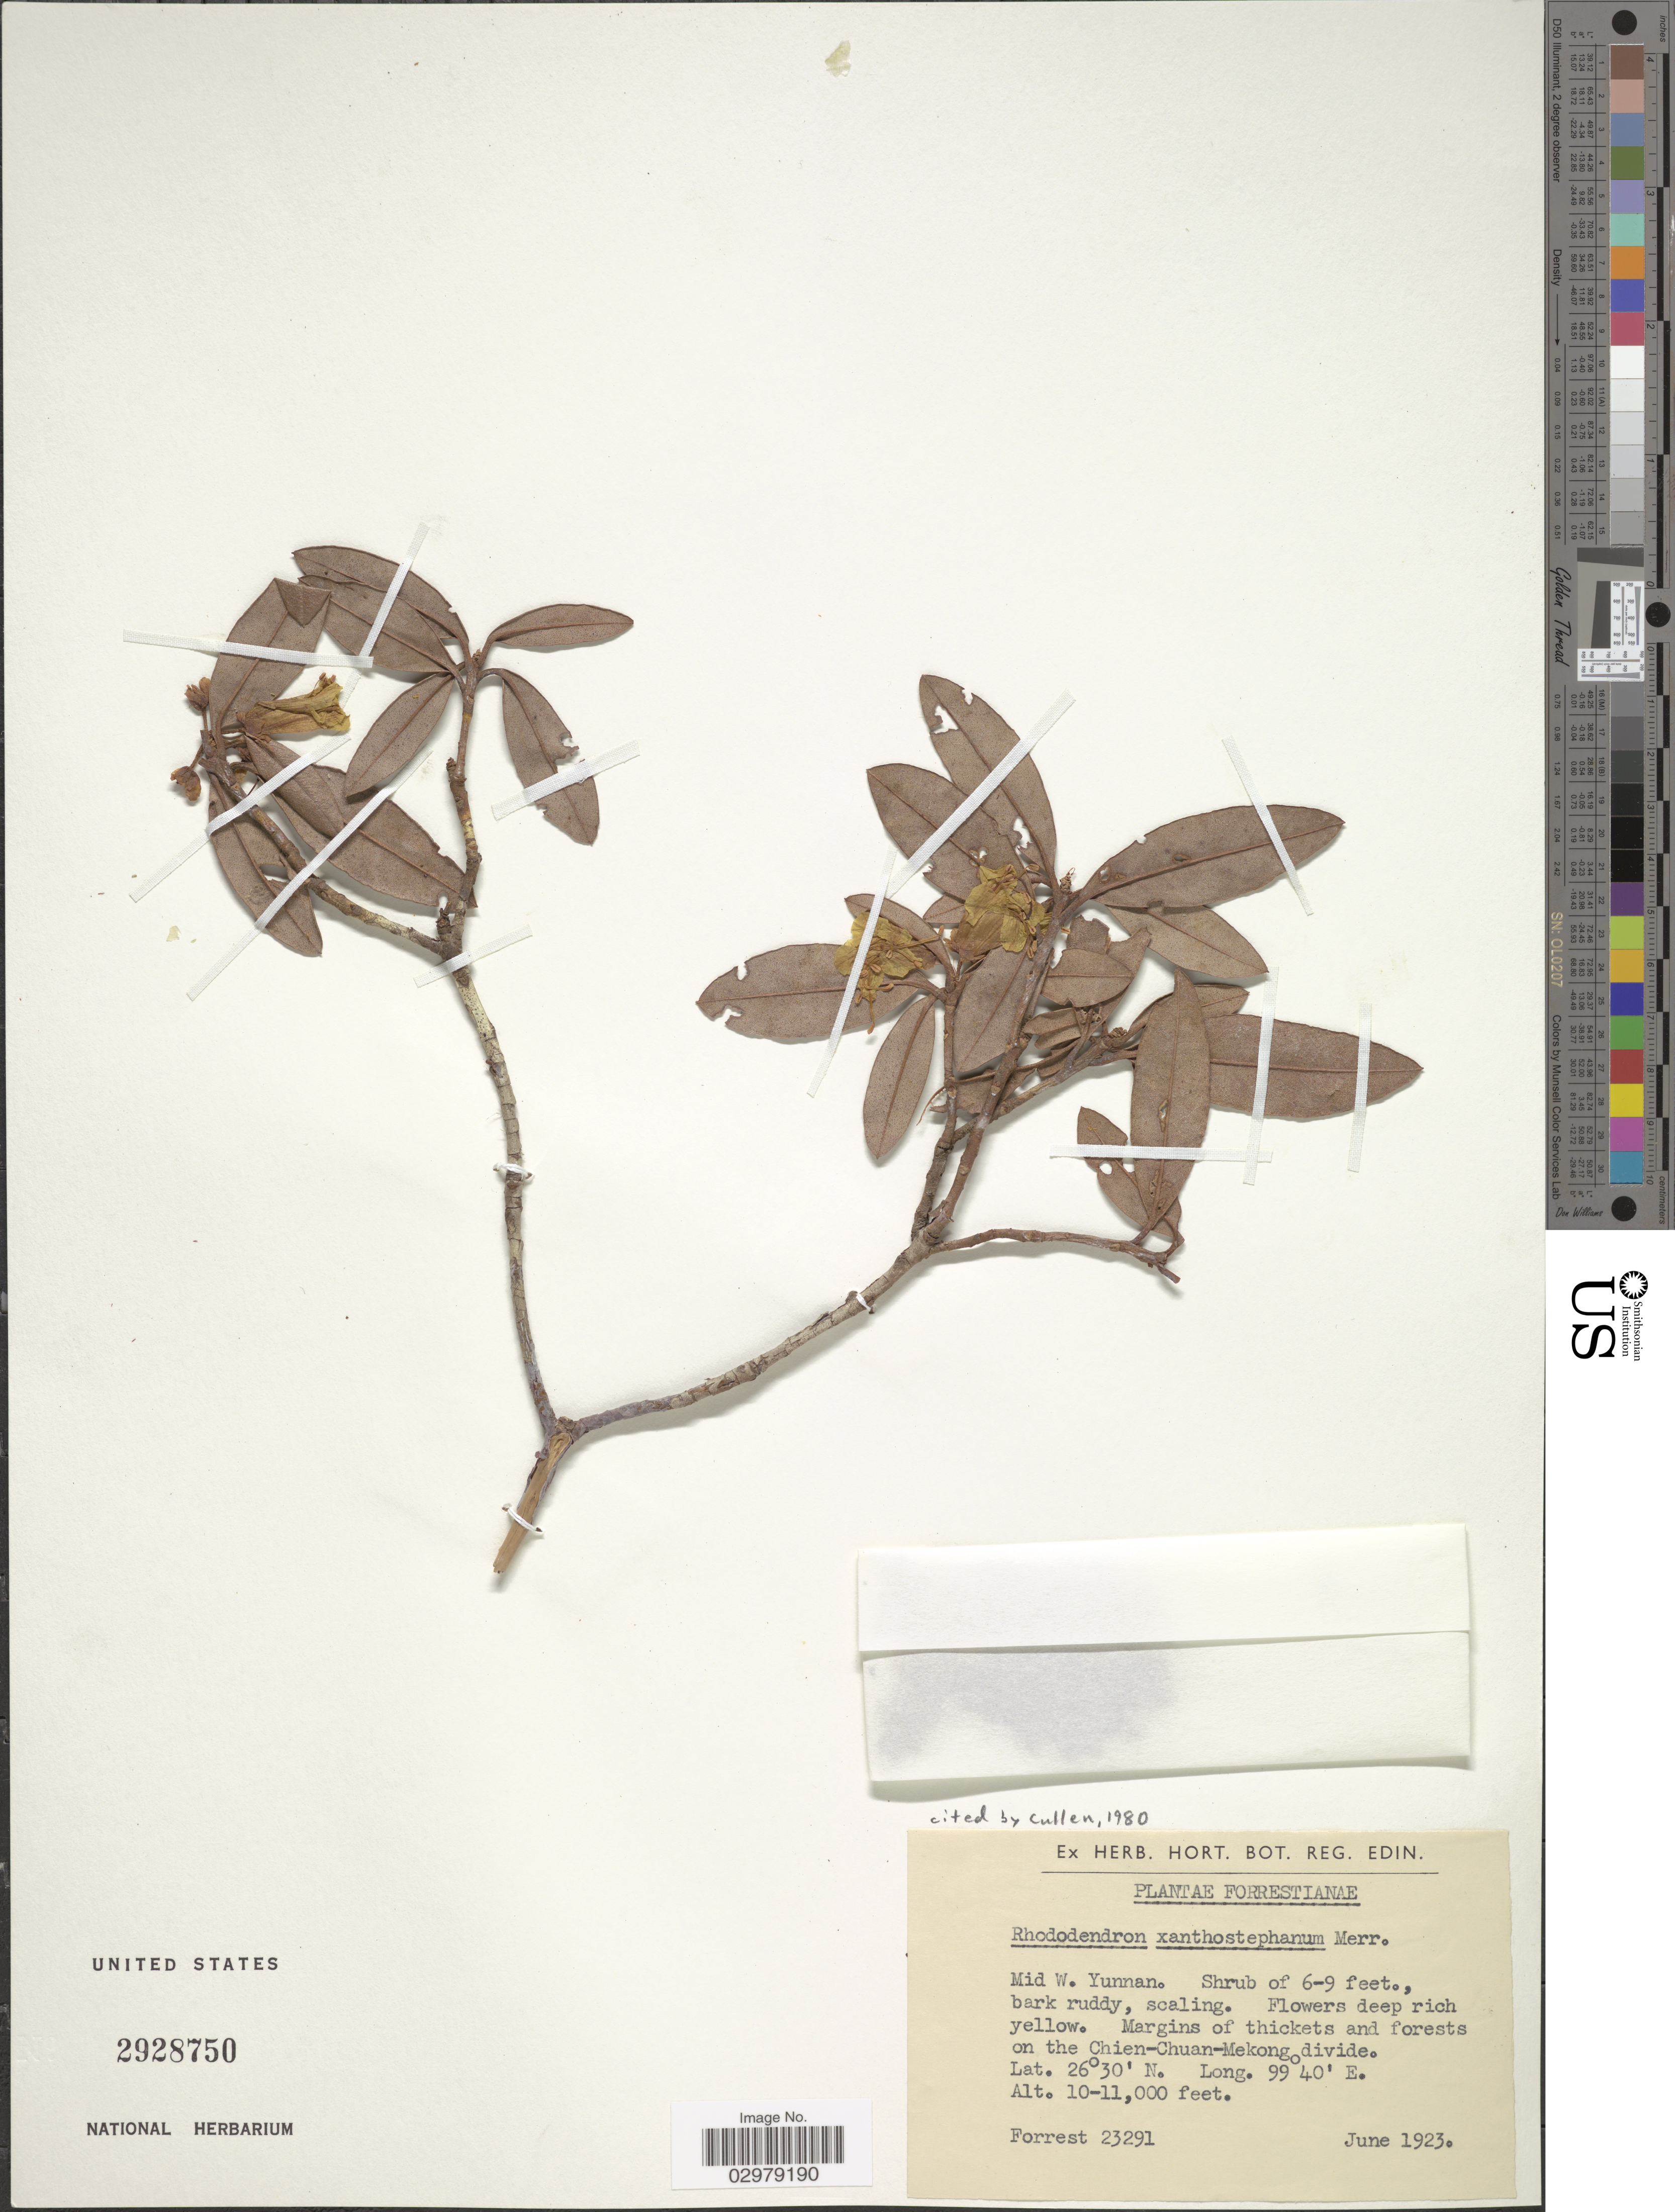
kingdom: Plantae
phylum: Tracheophyta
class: Magnoliopsida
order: Ericales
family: Ericaceae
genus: Rhododendron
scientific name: Rhododendron xanthostephanum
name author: Merr.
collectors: -. Forrest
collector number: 23291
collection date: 1923-06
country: China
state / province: Yunnan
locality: Mid W. Yunnan. Margins of thickets and forests on the Chien-Chuan-Mekong divide.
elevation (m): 3048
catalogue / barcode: US 2928750